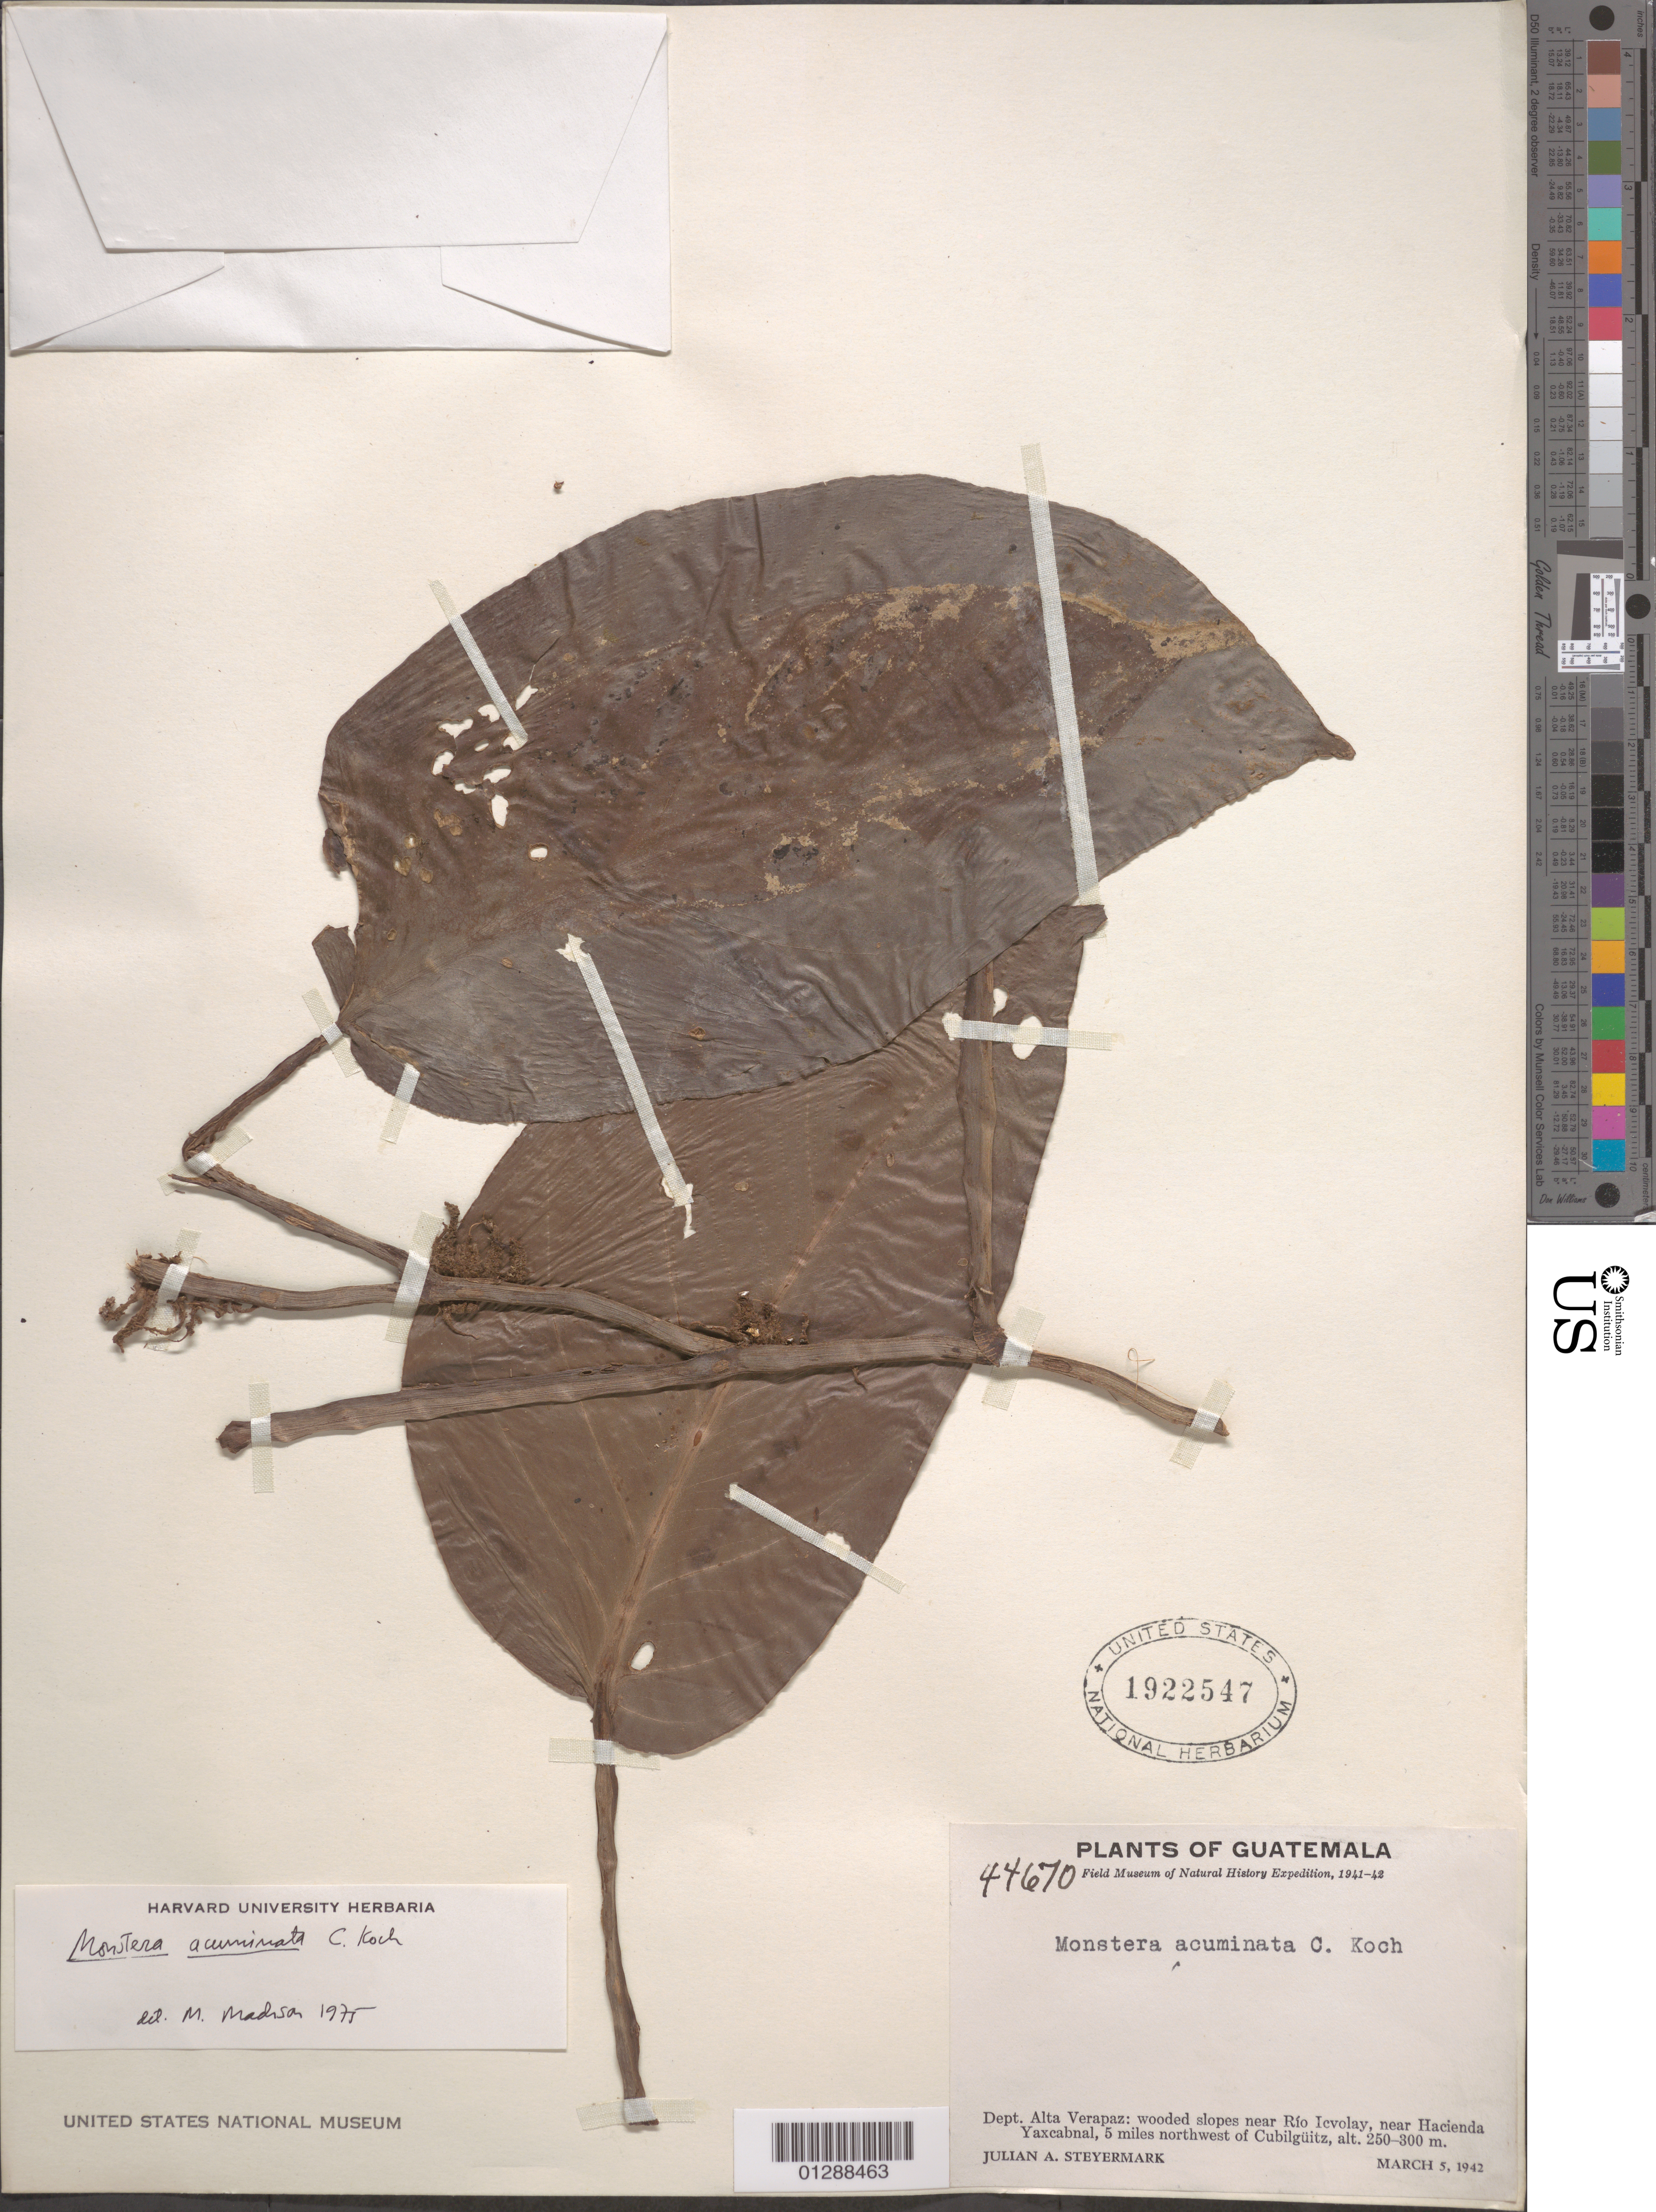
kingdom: Plantae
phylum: Tracheophyta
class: Liliopsida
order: Alismatales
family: Araceae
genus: Monstera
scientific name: Monstera acuminata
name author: K. Koch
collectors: J. Steyermark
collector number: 44670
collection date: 1942-03-05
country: Guatemala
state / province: Alta Verapaz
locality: Dept. Alta Verapaz: wooded slopes near Río Icvolay, near Hacienda Yaxcabnal, 5 miles northwest of Cubilgüitz.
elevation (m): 250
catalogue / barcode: US 1922547